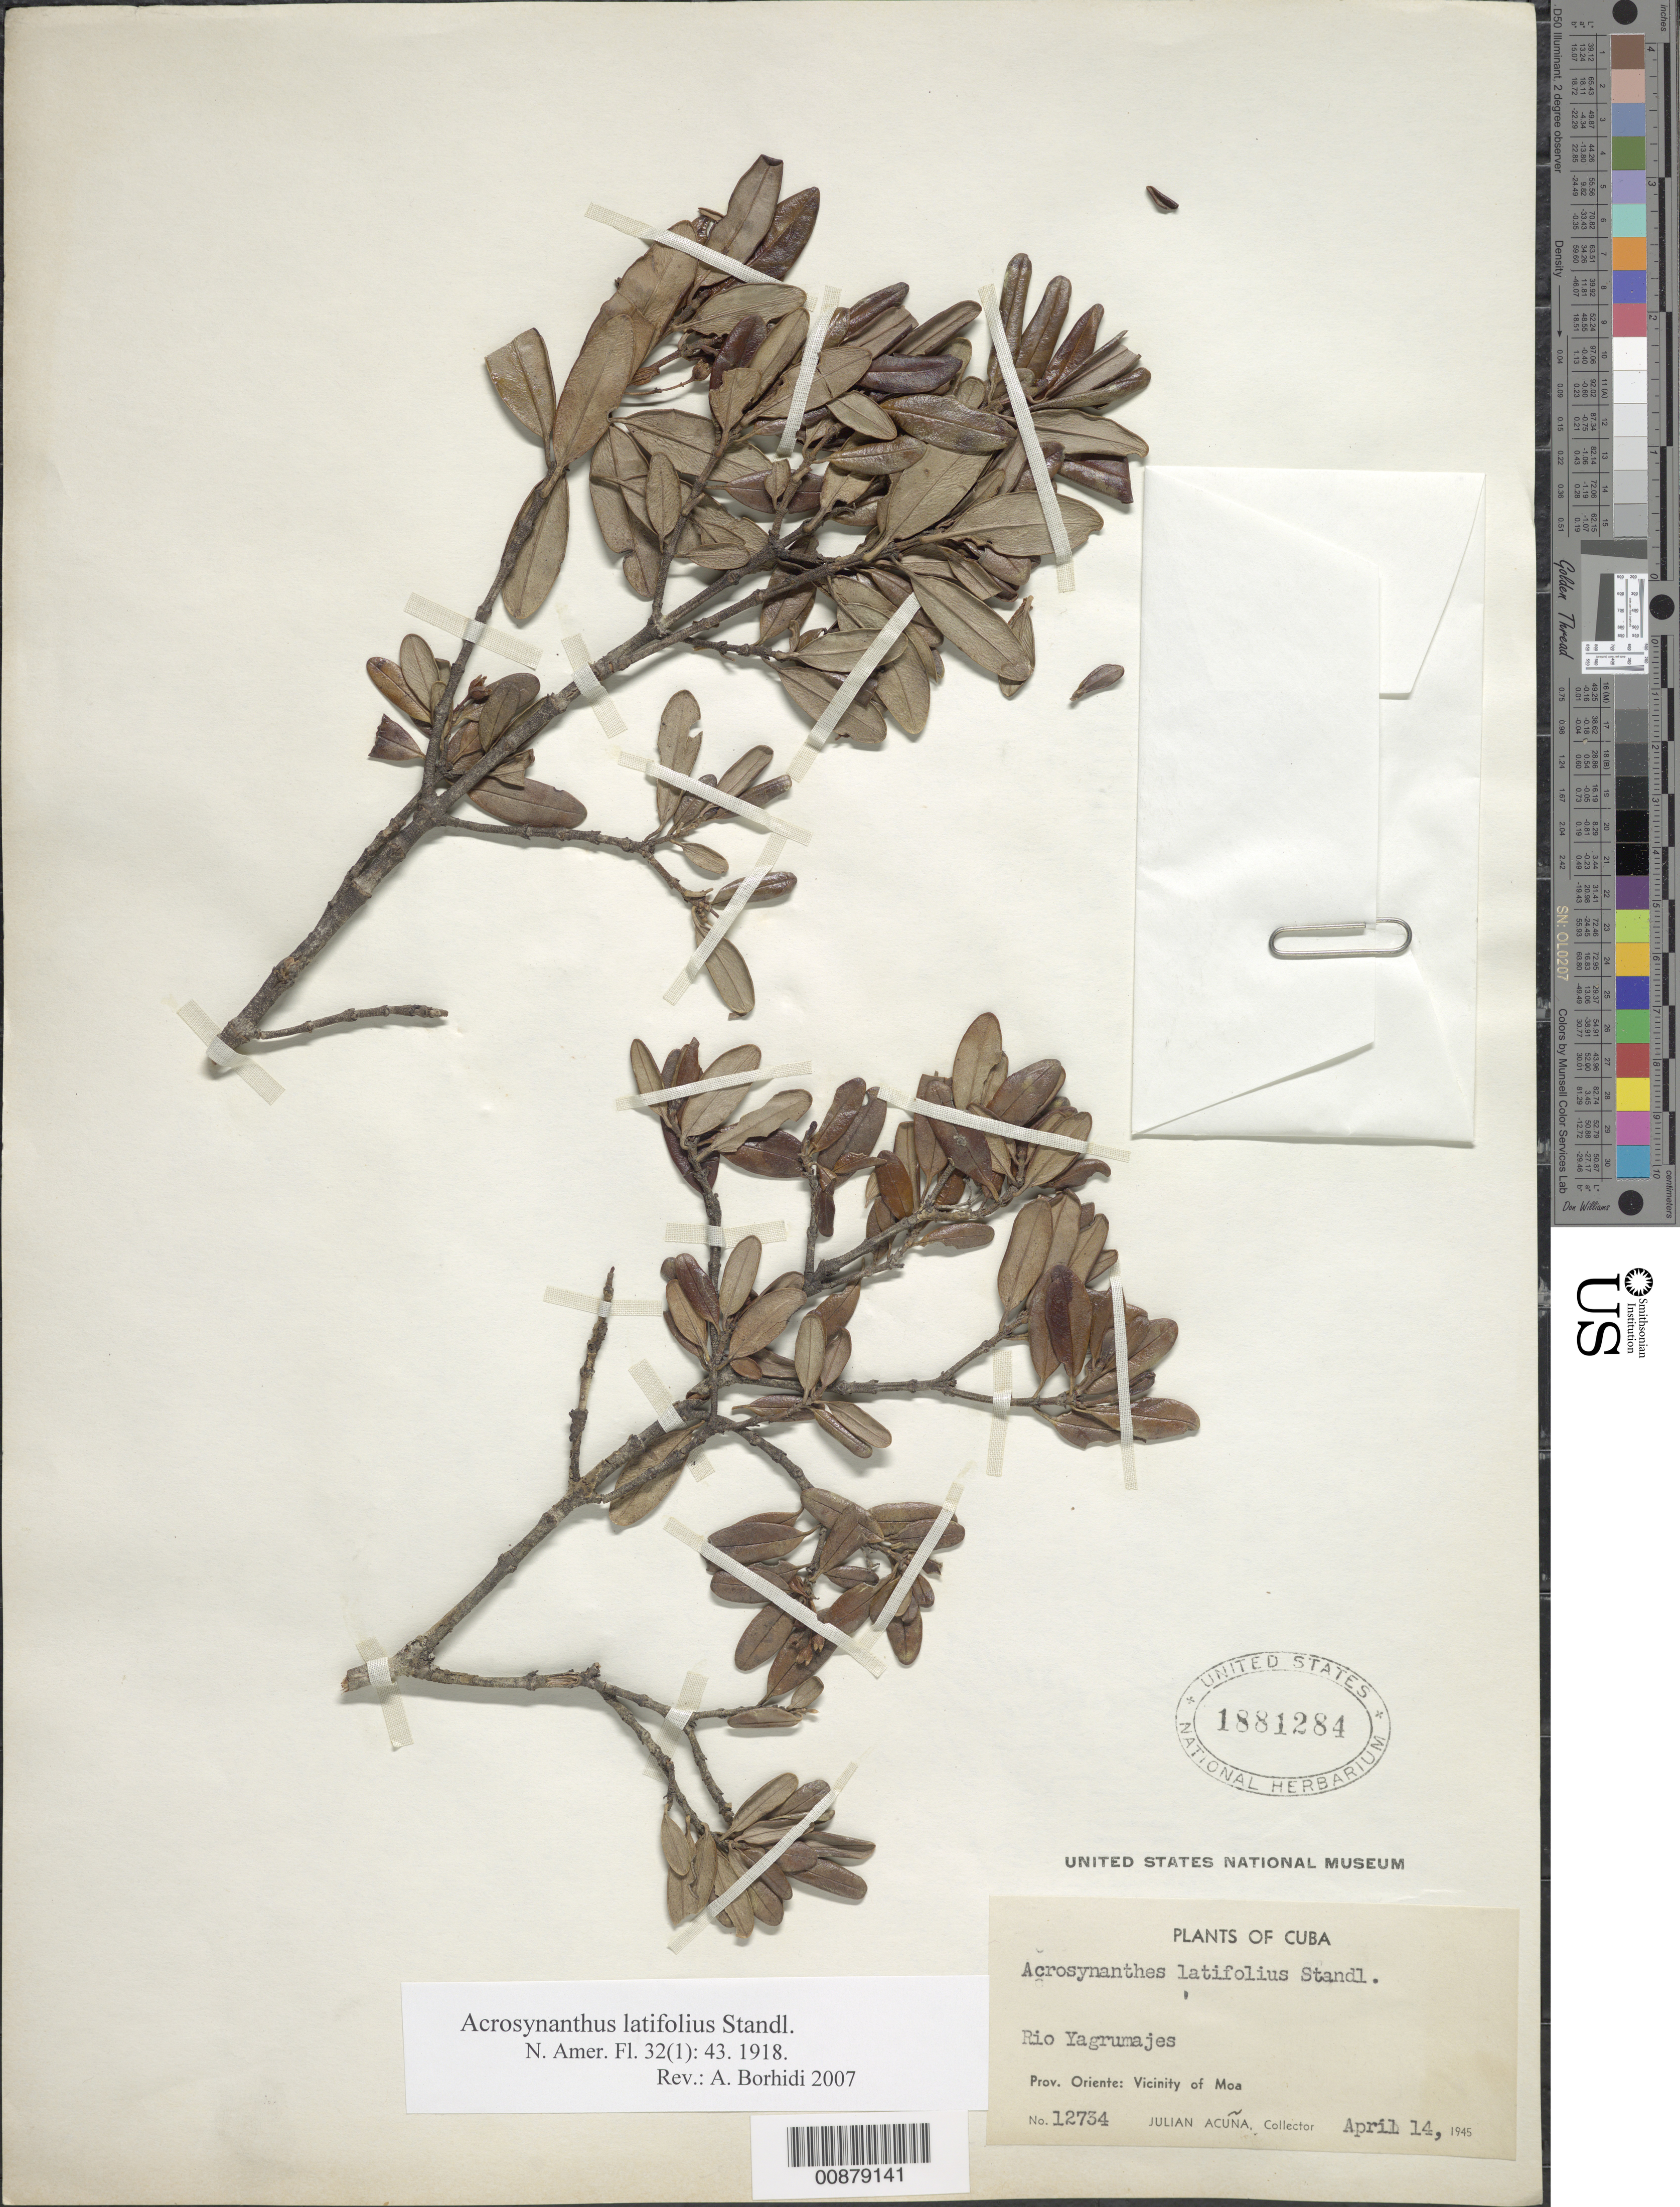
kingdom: Plantae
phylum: Tracheophyta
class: Magnoliopsida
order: Gentianales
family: Rubiaceae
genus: Acrosynanthus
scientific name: Acrosynanthus latifolius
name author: Standl.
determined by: Borhidi, Attila L.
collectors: J. Acuña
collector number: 12734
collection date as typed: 14 Apr 1945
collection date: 1945-04-14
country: Cuba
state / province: Holguín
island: Cuba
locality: Vicinity of Moa [Oriente], Rio Yagrumajes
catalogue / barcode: US 1881284